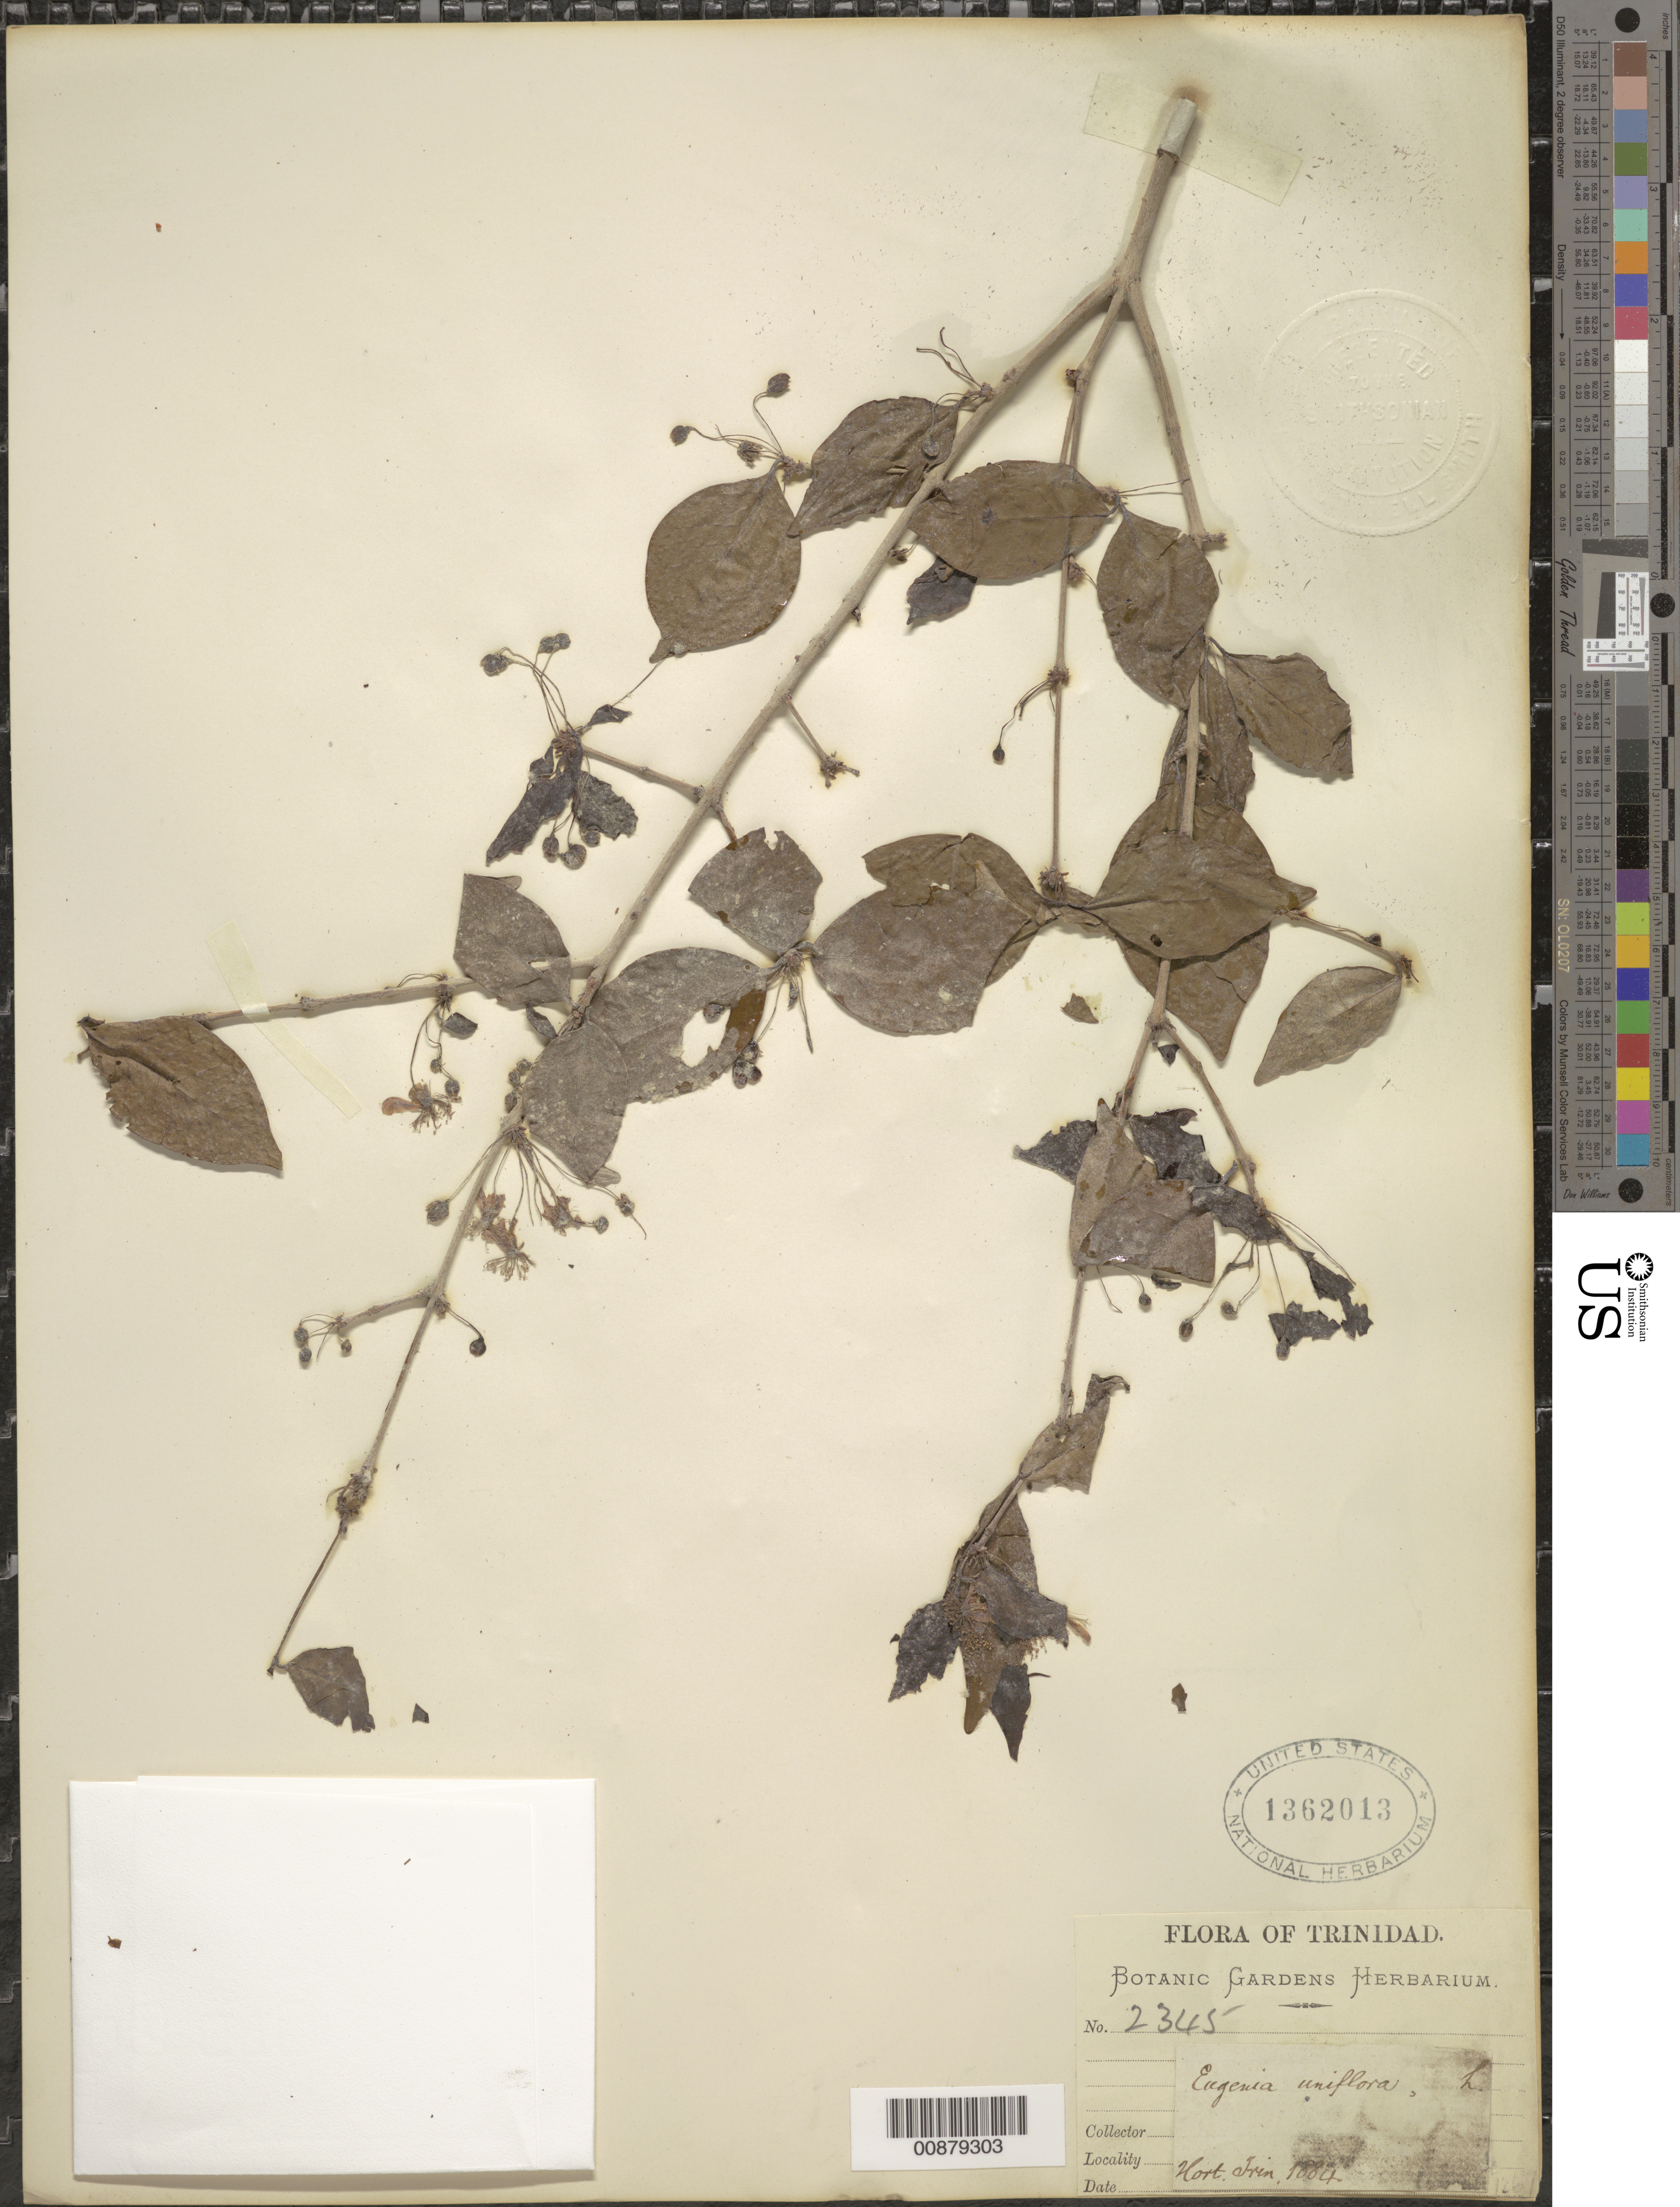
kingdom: Plantae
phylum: Tracheophyta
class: Magnoliopsida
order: Myrtales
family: Myrtaceae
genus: Eugenia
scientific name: Eugenia uniflora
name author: L.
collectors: ex herb. Bot. Gard. Trinidad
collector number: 2345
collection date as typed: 1884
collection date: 1884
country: Trinidad and Tobago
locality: Hort. Trinidad.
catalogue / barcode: US 1362013